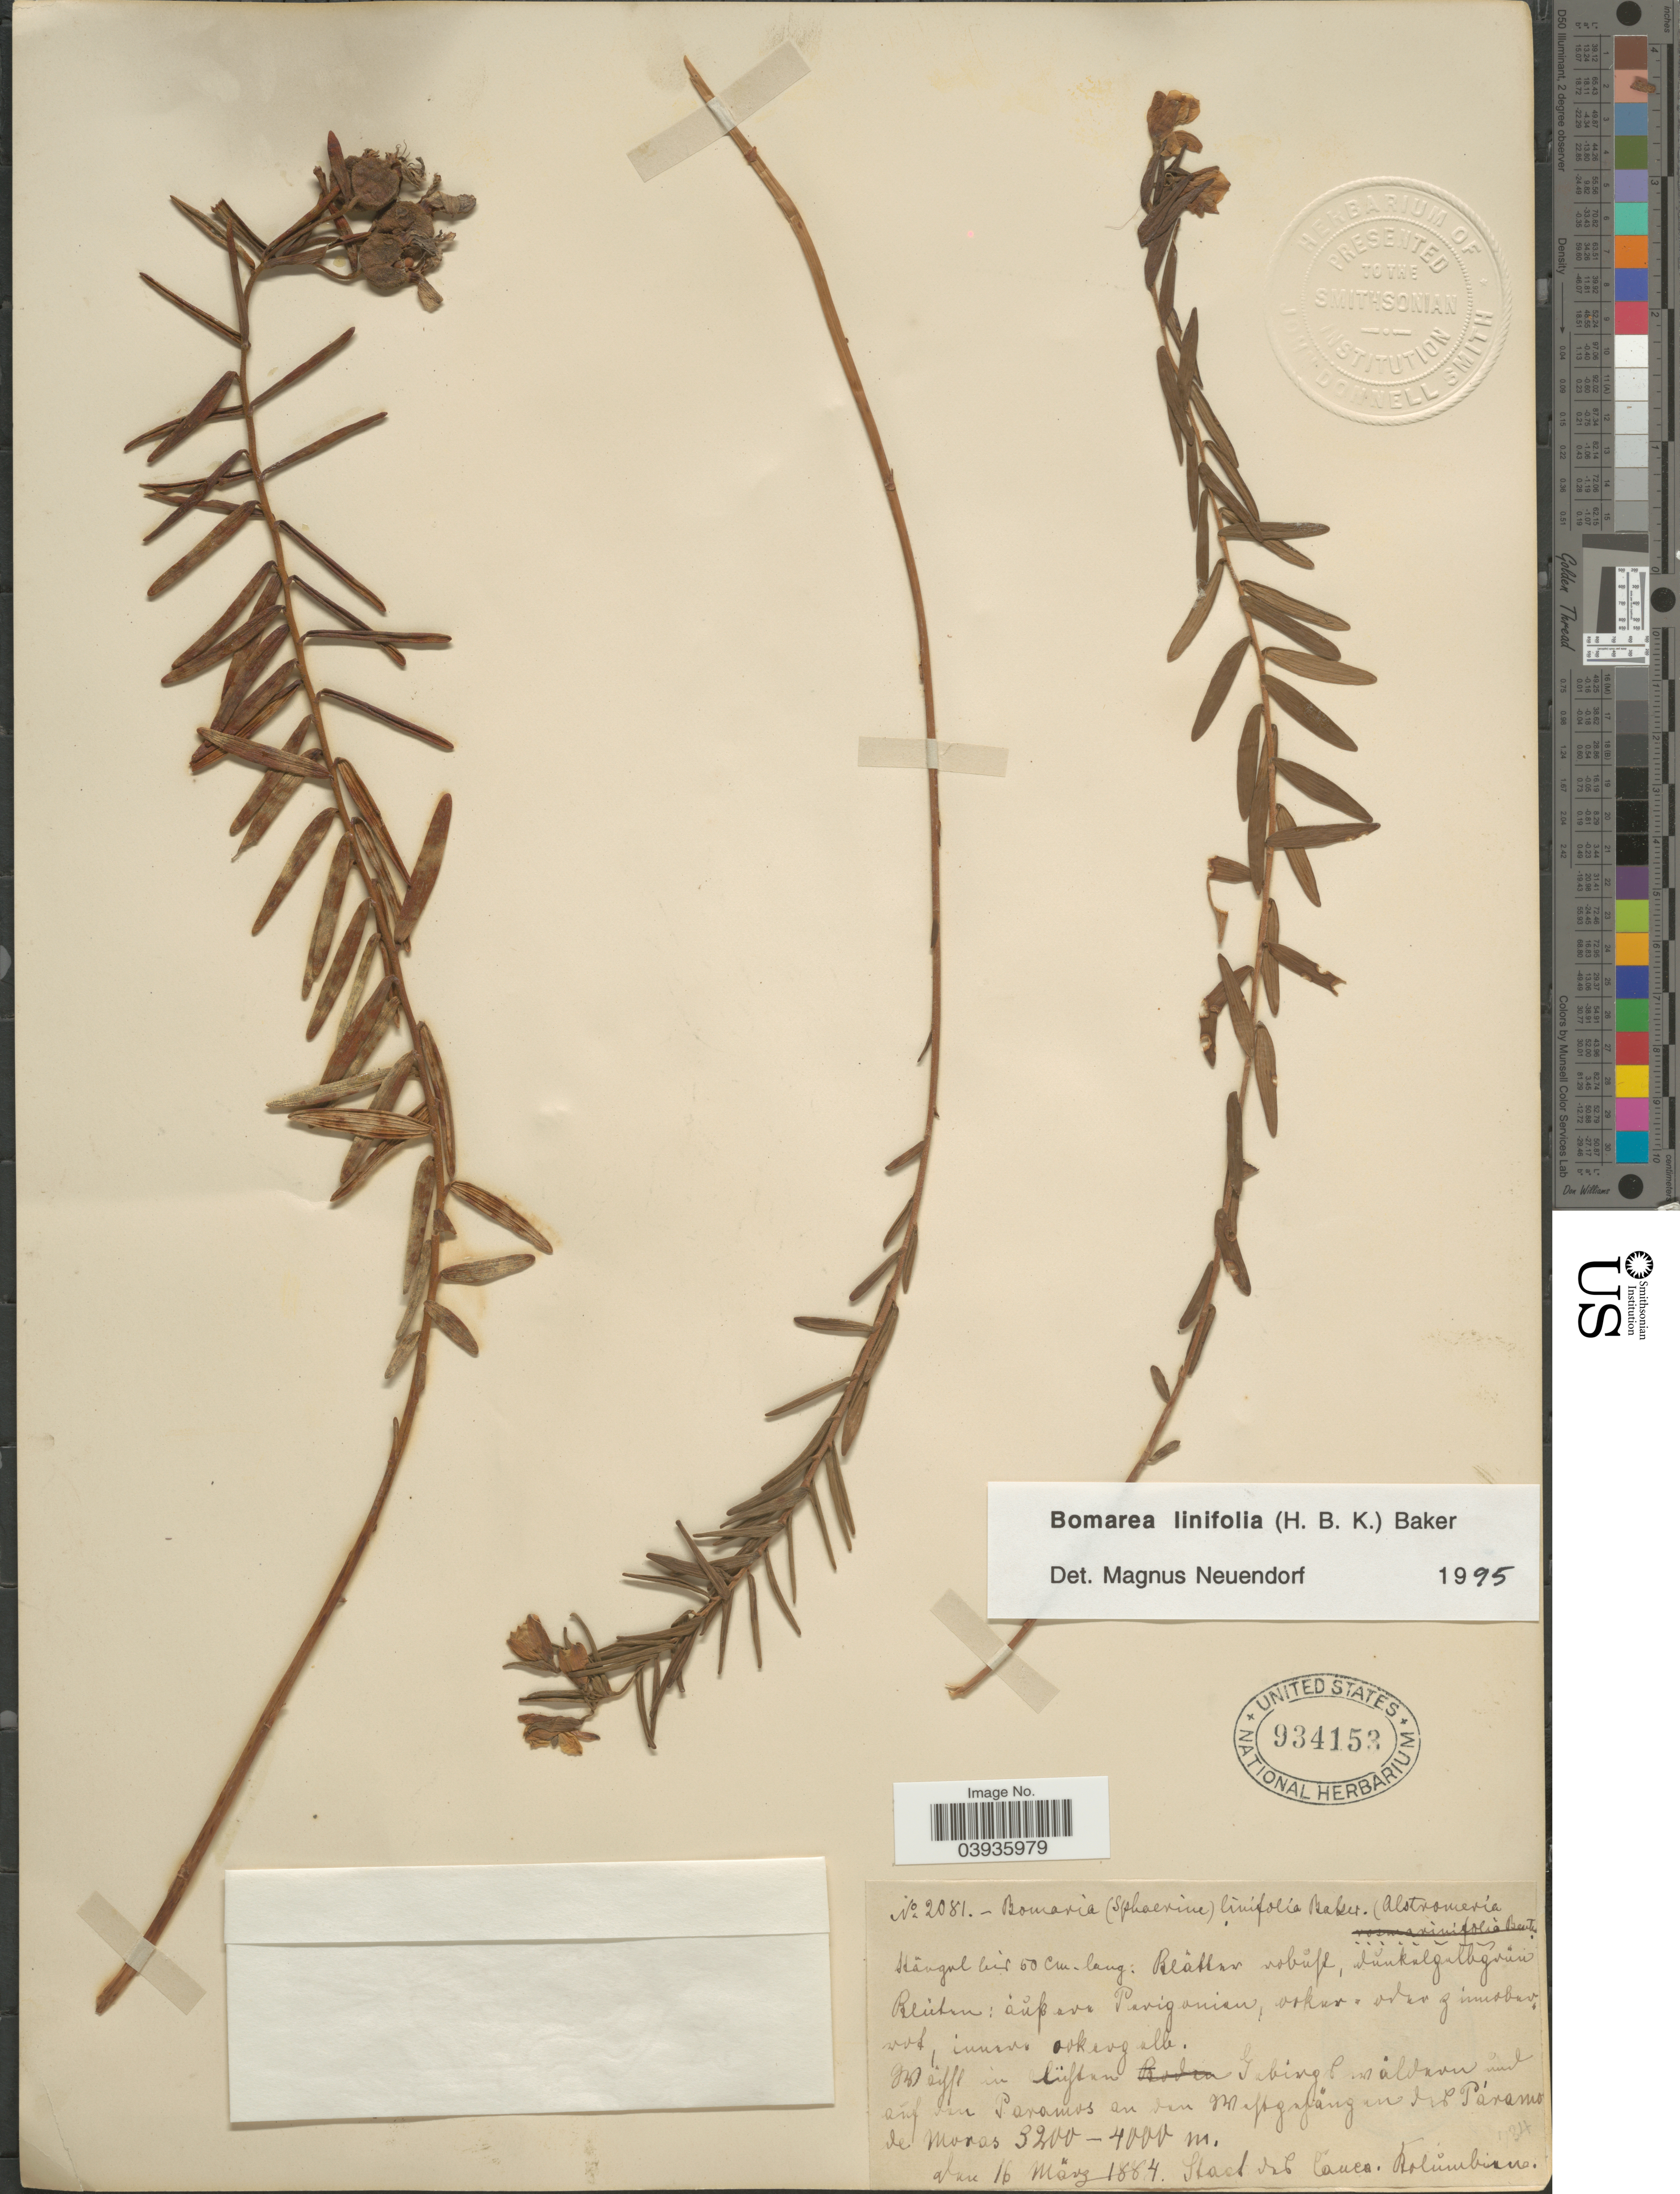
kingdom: Plantae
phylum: Tracheophyta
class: Liliopsida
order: Liliales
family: Alstroemeriaceae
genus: Bomarea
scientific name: Bomarea linifolia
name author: (Kunth) Baker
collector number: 2081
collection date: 1884-03-16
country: Colombia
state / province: Cauca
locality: [illegible text] Páramo de Moras.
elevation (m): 3200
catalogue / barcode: US 934153